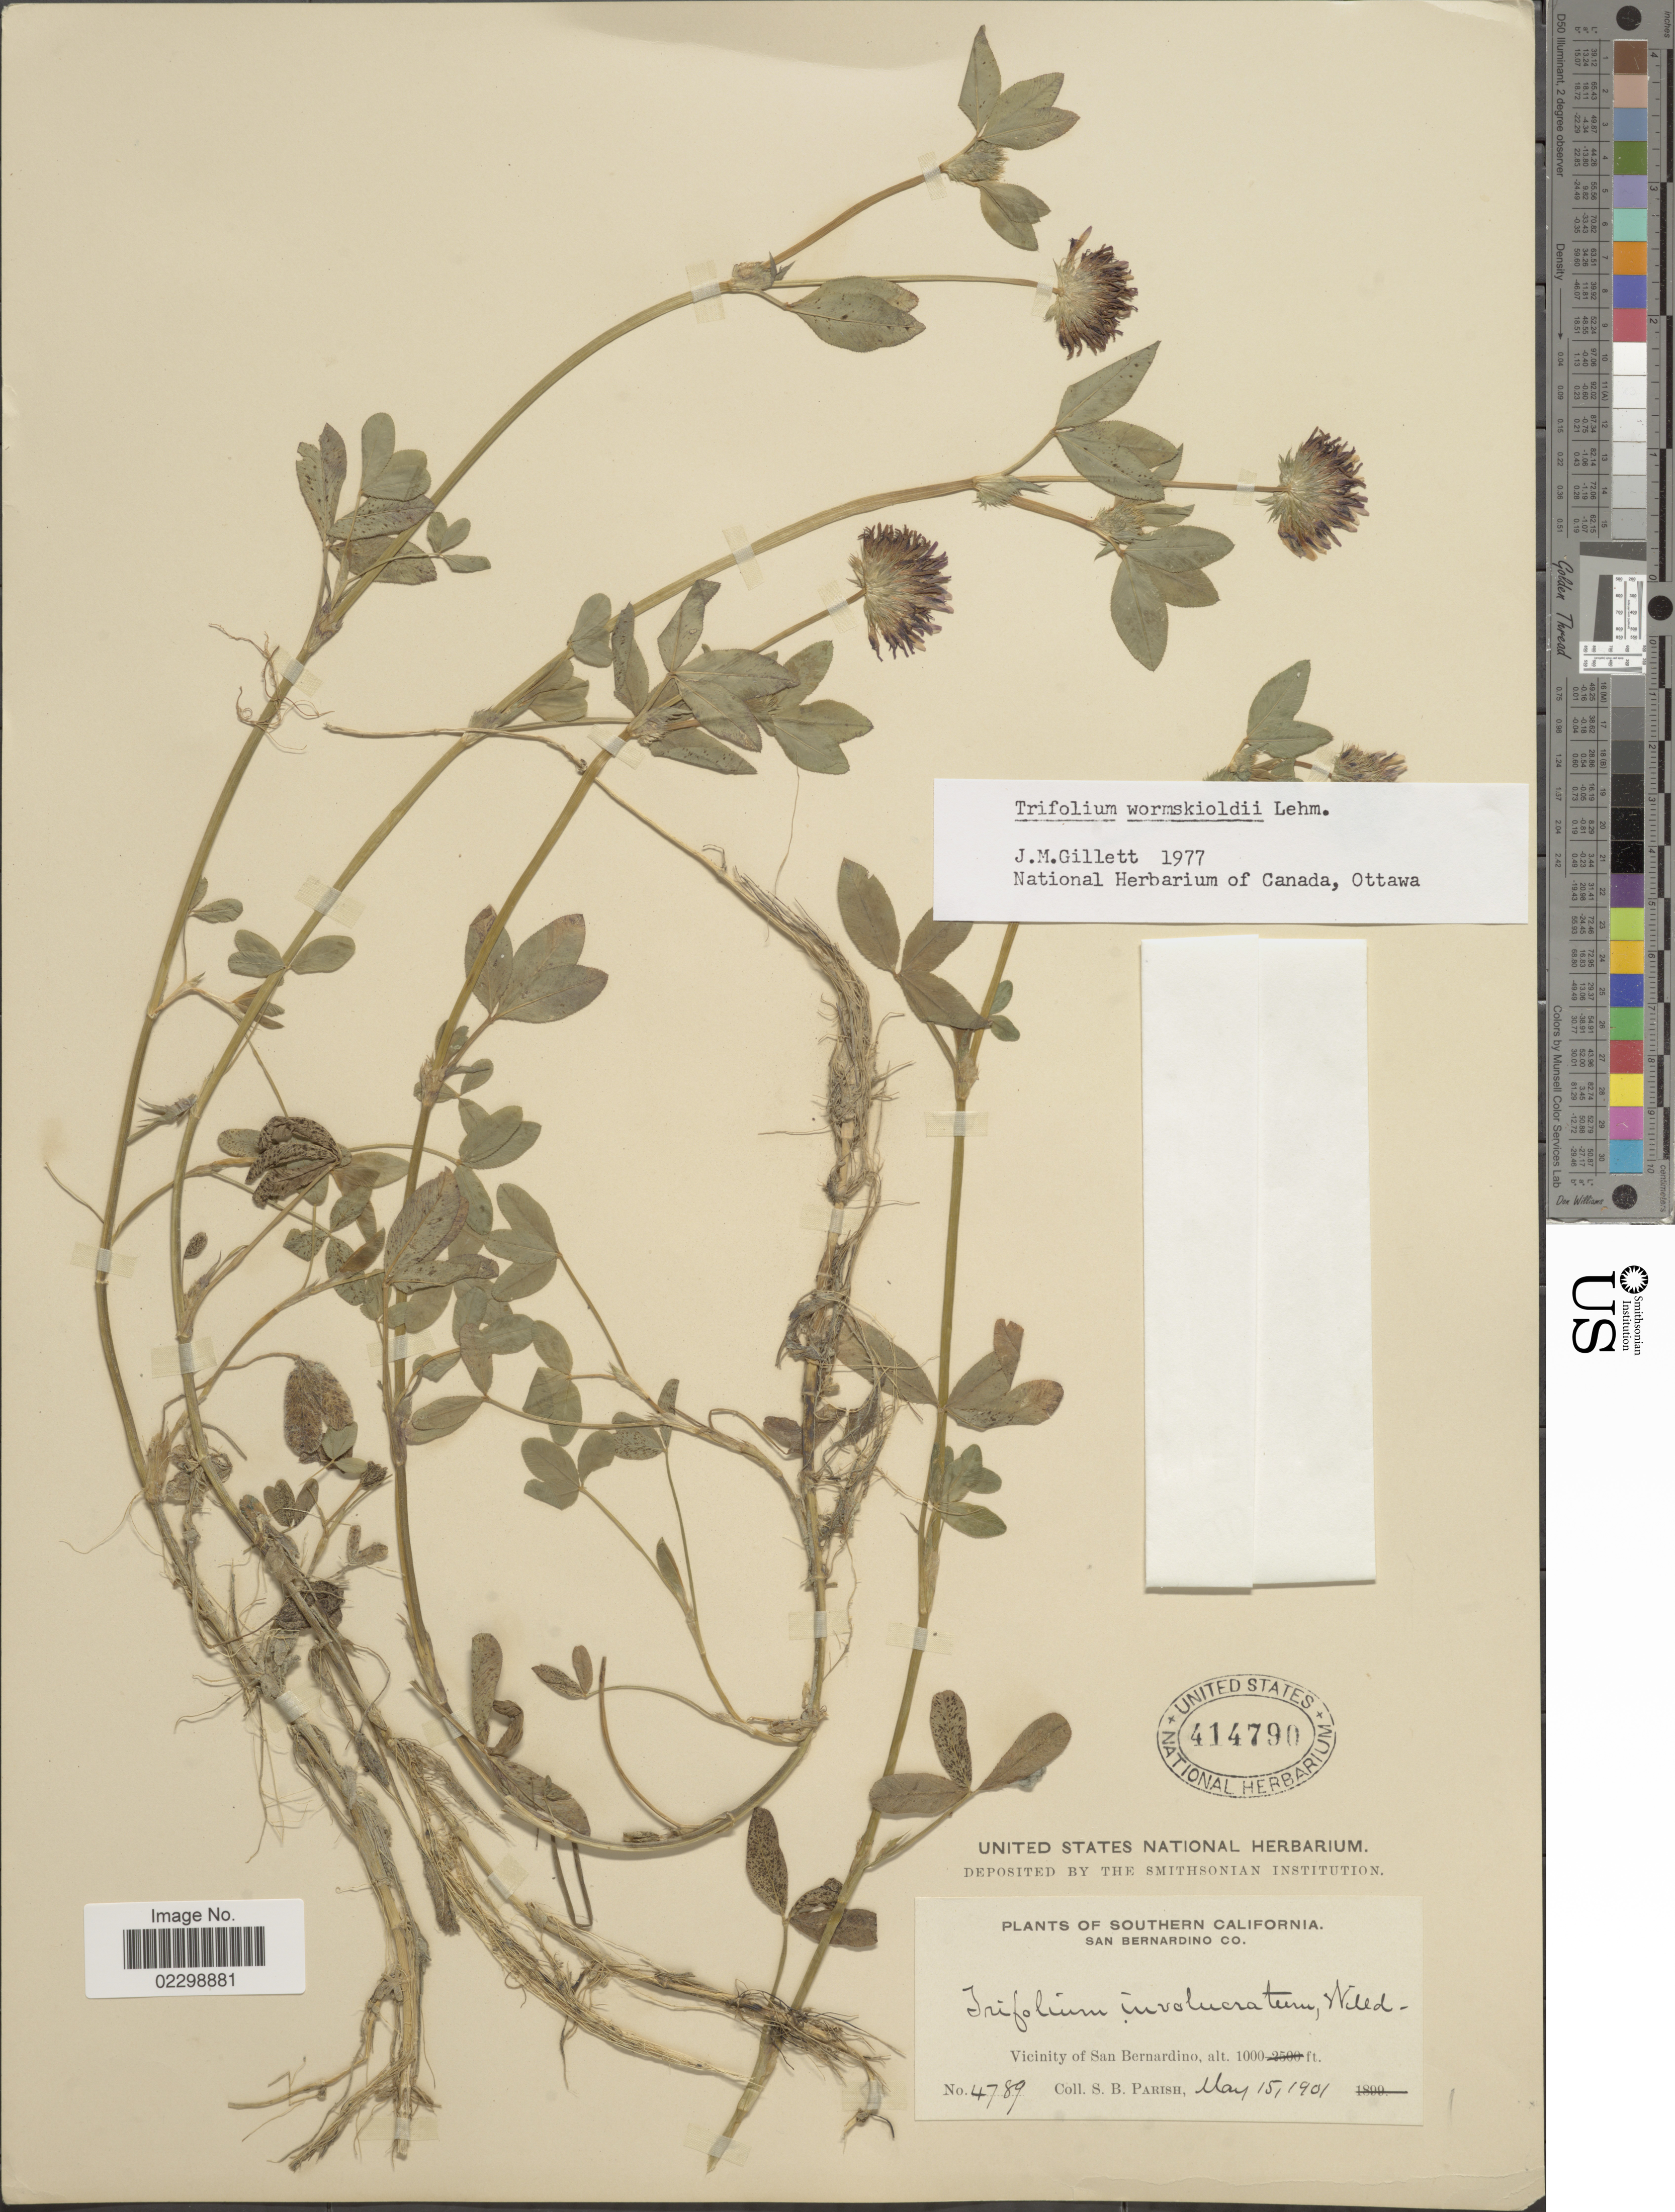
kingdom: Plantae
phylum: Tracheophyta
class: Magnoliopsida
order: Fabales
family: Fabaceae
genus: Trifolium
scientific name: Trifolium wormskioldii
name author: Lehm.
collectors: S. B. Parish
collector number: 4789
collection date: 1901-05-15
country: United States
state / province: California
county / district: San Bernardino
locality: Southern California, San Bernardino Co., vicinity of San Bernardino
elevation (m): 305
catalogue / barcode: US 414790